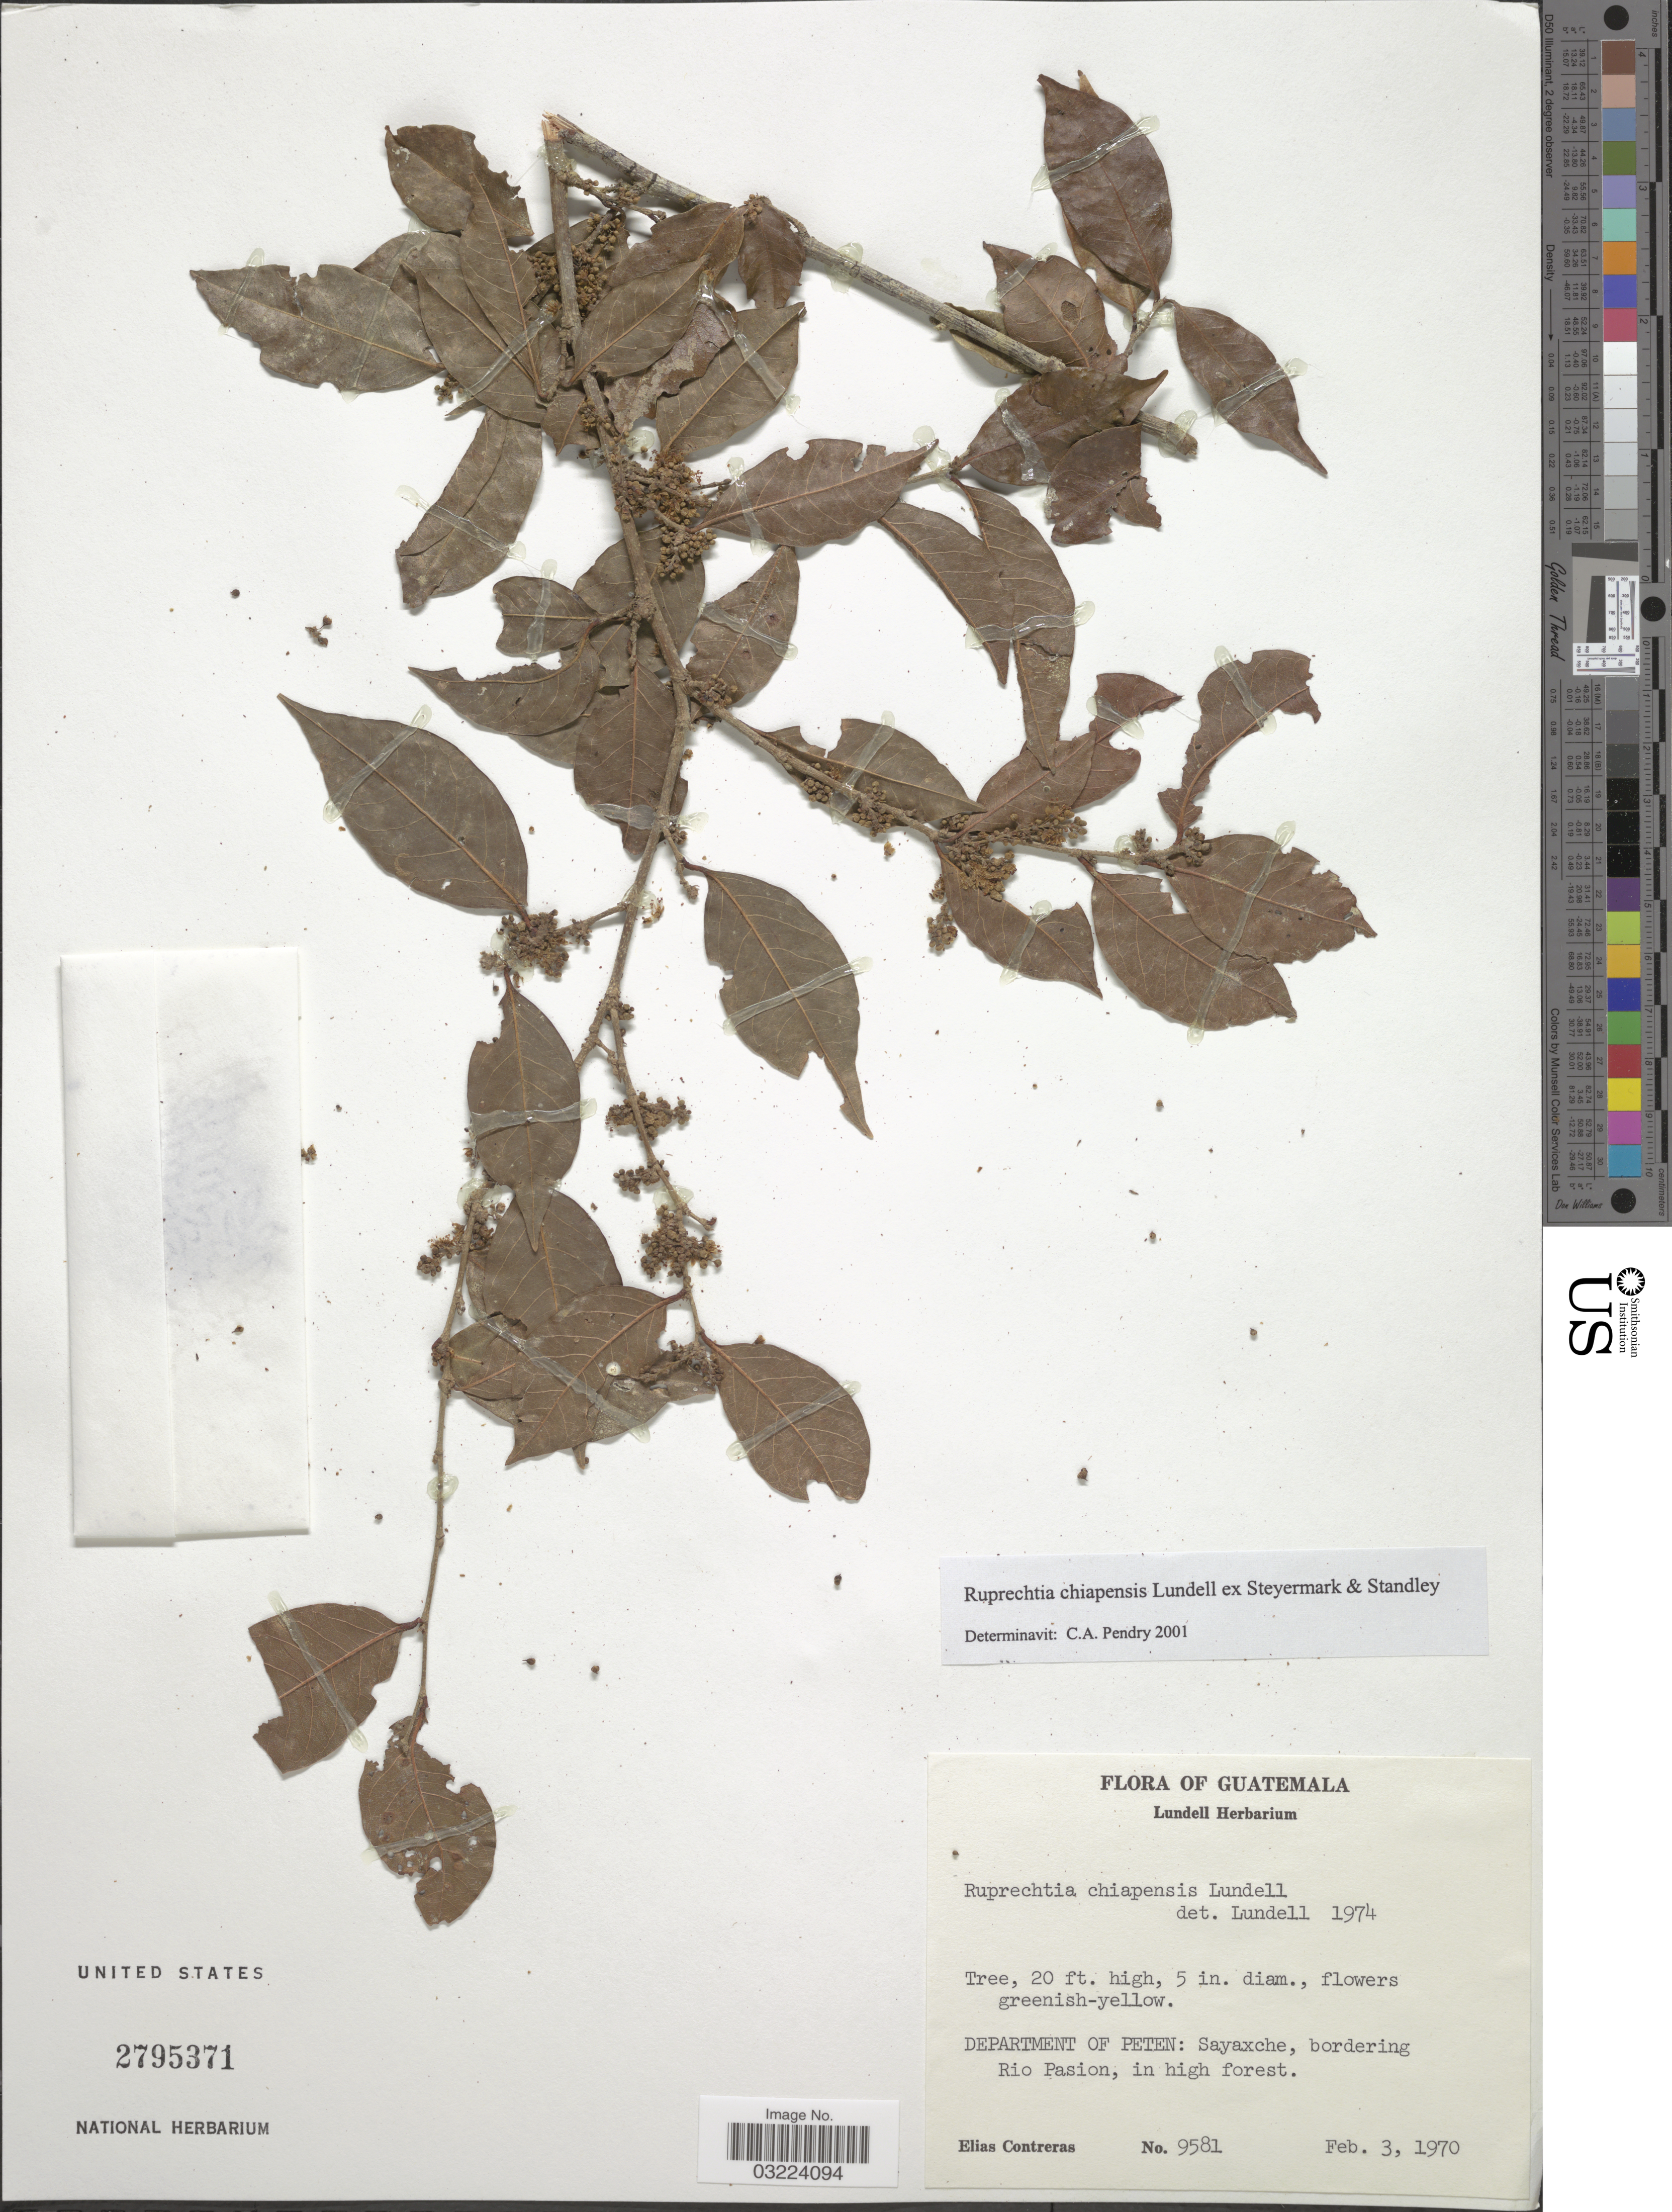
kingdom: Plantae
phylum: Tracheophyta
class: Magnoliopsida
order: Caryophyllales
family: Polygonaceae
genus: Ruprechtia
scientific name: Ruprechtia chiapensis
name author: Lundell ex Standl. & Steyerm.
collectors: E. Contreras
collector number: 9581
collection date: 1970-02-03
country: Guatemala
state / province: El Petén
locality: Department of Peten: Sayaxche, bordering Rio Pasion, in high forest.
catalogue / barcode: US 2795371